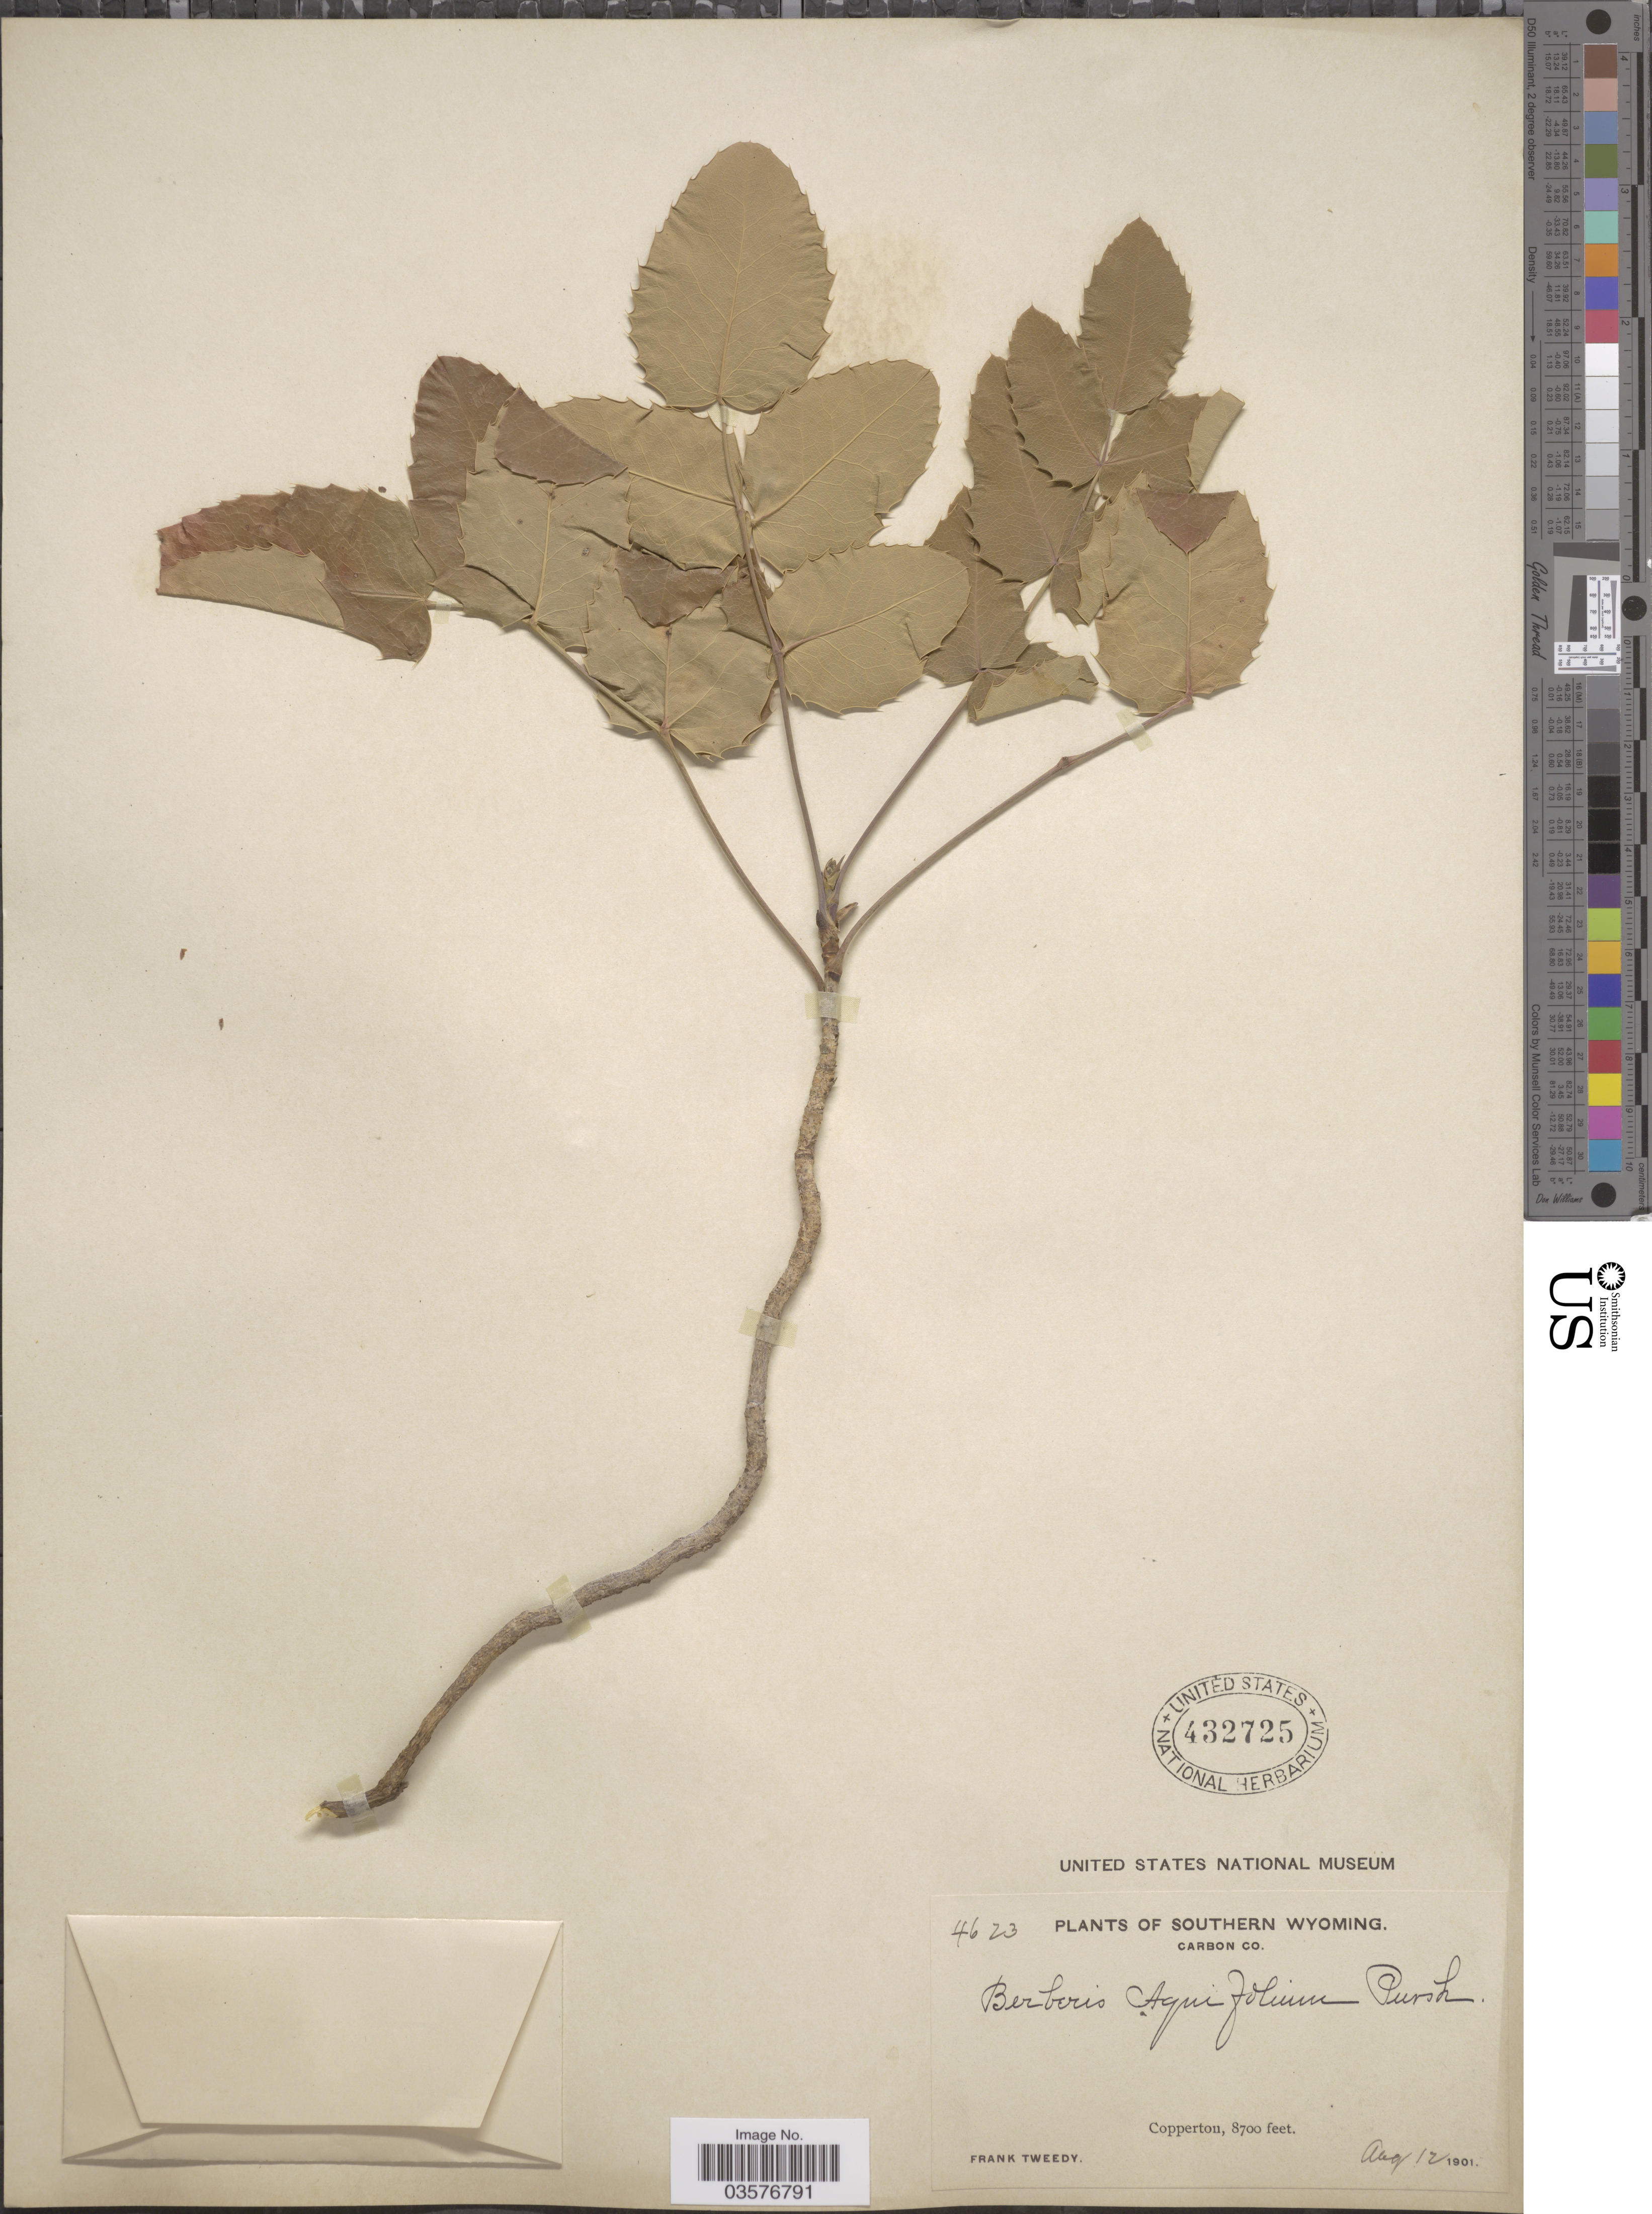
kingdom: Plantae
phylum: Tracheophyta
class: Magnoliopsida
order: Ranunculales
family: Berberidaceae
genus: Mahonia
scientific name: Mahonia repens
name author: (Lindl.) G. Don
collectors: F. Tweedy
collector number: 4623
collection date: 1901-08-12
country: United States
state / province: Wyoming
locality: Southern Wyoming. Carbon Co. Coppertou.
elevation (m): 2652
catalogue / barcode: US 432725